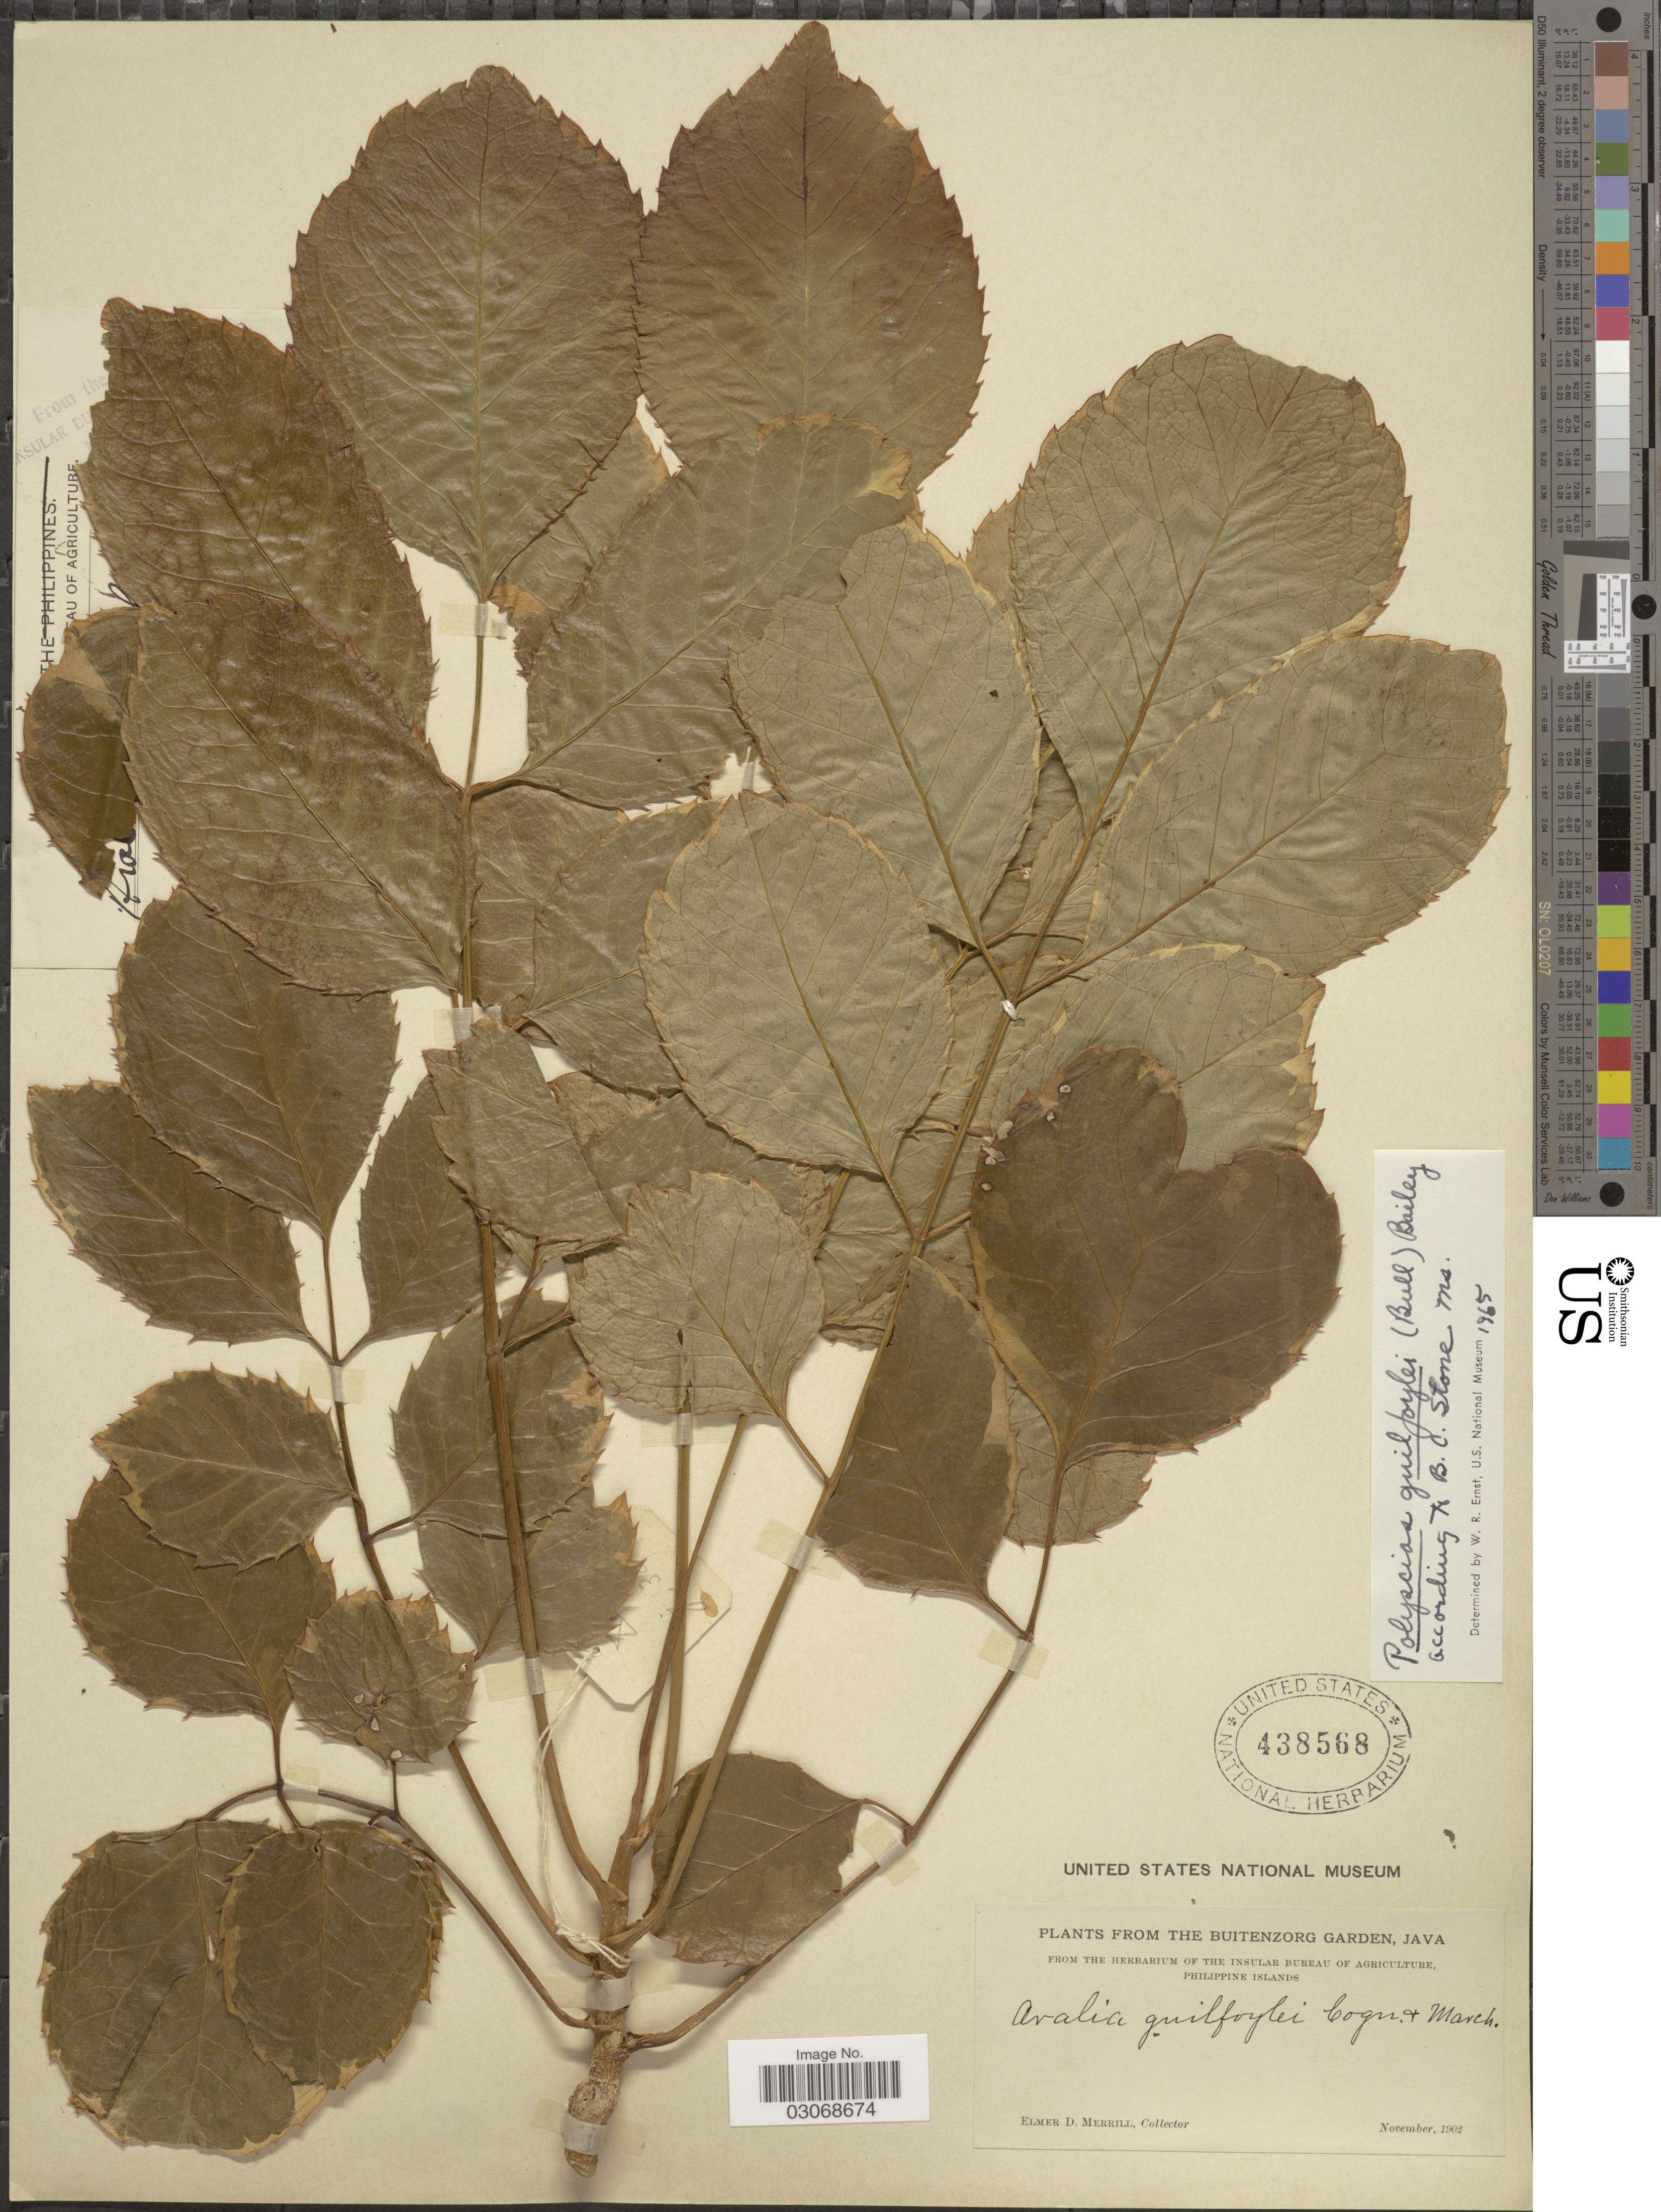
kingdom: Plantae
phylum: Tracheophyta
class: Magnoliopsida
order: Apiales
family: Araliaceae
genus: Polyscias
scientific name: Polyscias guilfoylei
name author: (W. Bull) L.H. Bailey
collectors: E. D. Merrill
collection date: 1902-11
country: Indonesia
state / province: Java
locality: The Buitenzorg Garden.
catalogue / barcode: US 438568